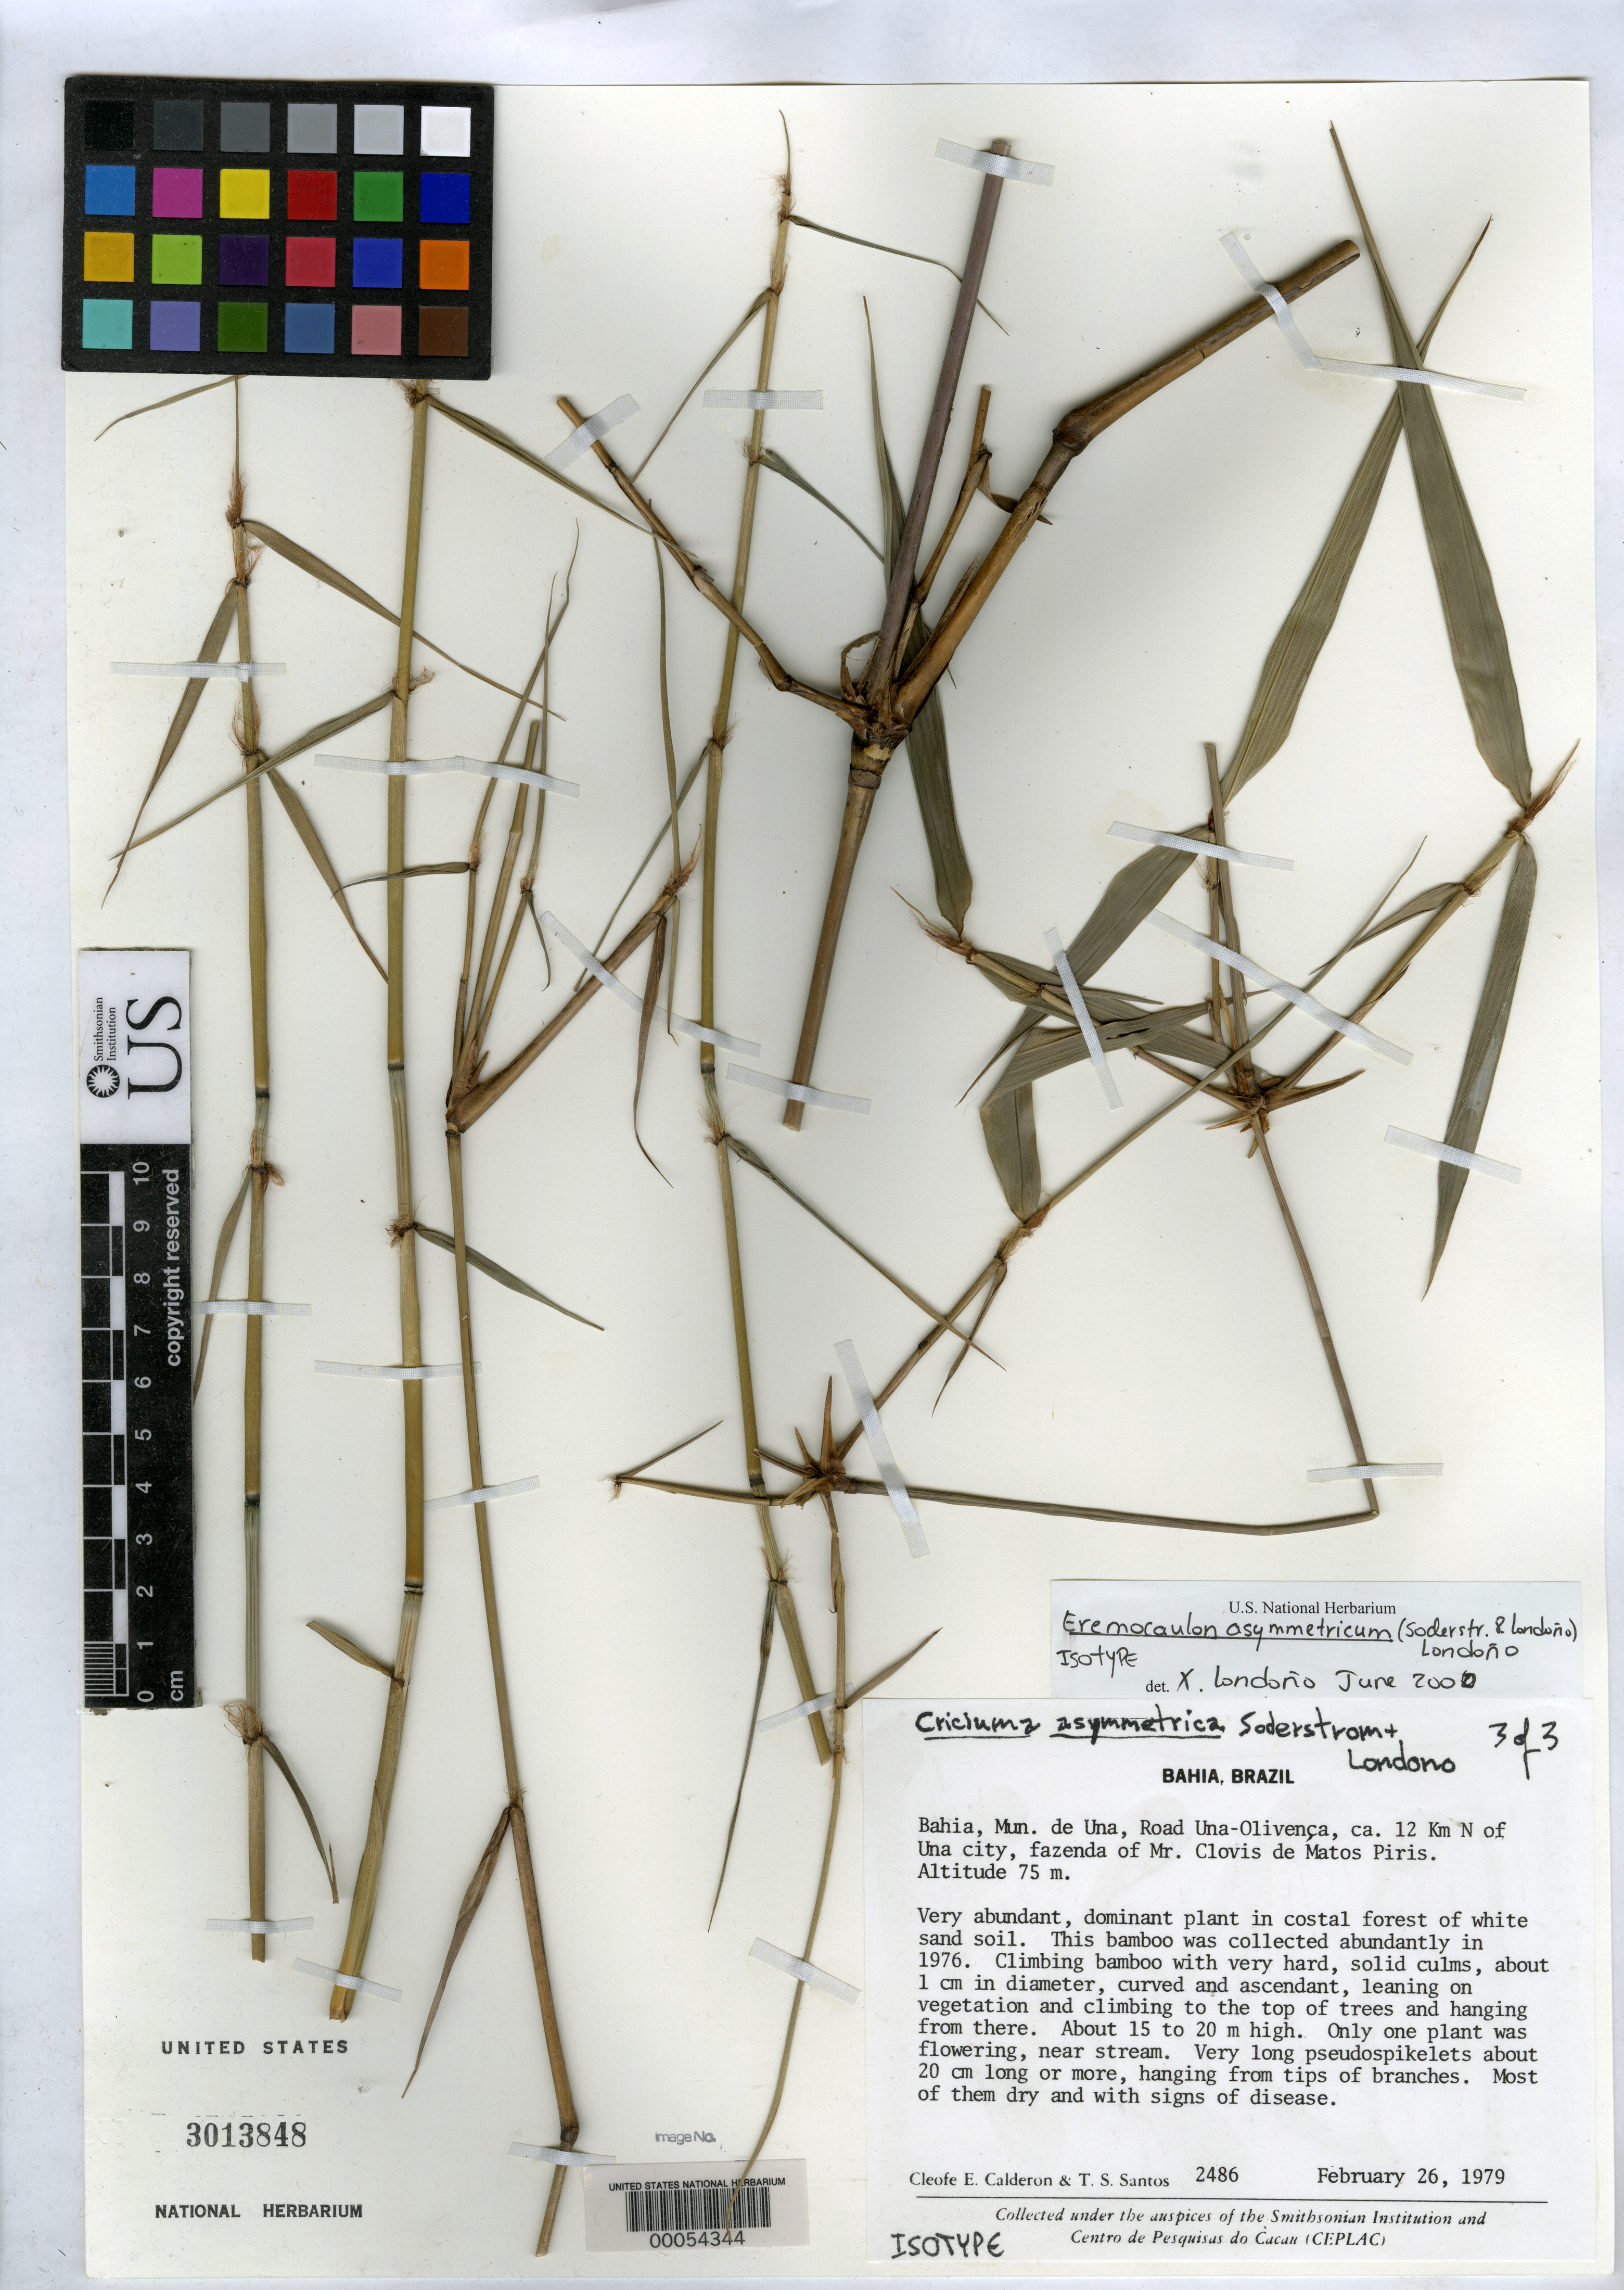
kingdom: Plantae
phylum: Tracheophyta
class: Liliopsida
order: Poales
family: Poaceae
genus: Criciuma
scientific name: Criciuma asymmetrica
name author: Soderstr. & Londoño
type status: Isotype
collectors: C. E. Calderón & T. S. Santos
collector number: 2486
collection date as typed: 26 Feb 1979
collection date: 1979-02-26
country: Brazil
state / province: Bahia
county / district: Una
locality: Road Una-Olivenca, ca 12 km N of Una City, Fazenda of Mr. Clovis de Matos Piris.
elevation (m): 75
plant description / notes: Holotype at CEPEC.; Additional type material filed separately with bulky bamboos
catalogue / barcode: US 3013848